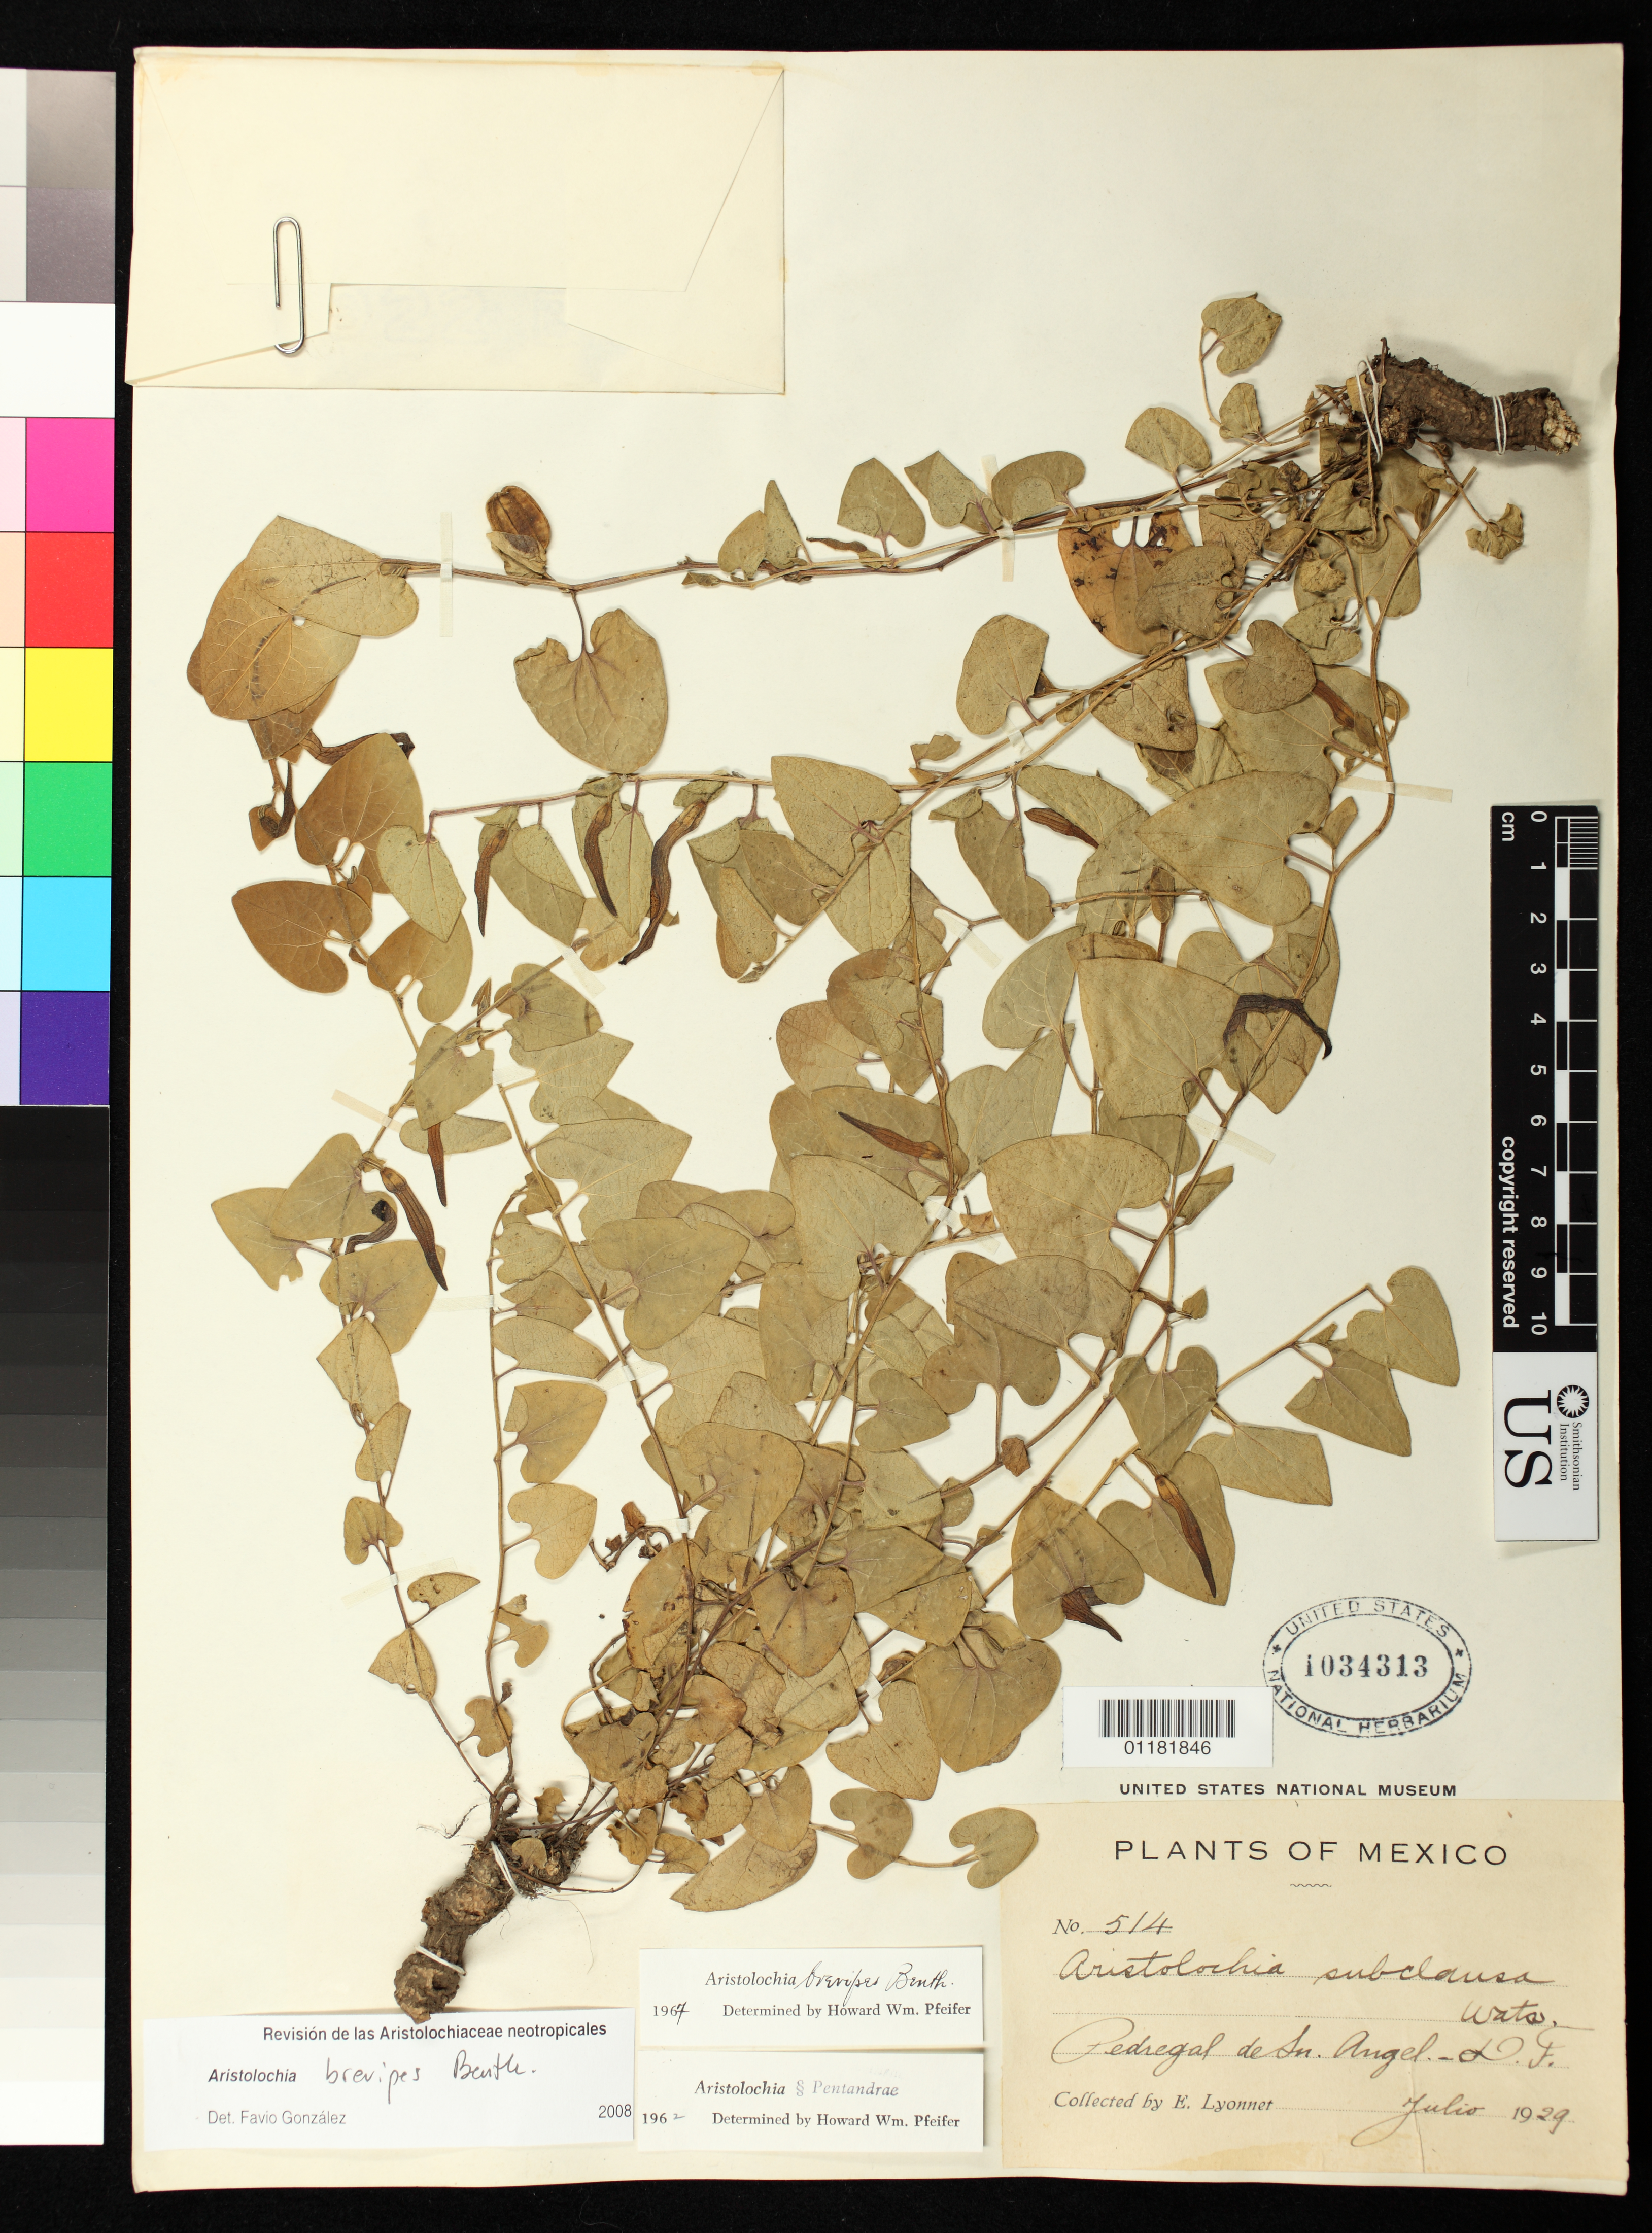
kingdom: Plantae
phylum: Tracheophyta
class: Magnoliopsida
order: Piperales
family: Aristolochiaceae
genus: Aristolochia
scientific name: Aristolochia brevipes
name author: Benth.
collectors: Bro. E. Lyonnet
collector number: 514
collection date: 1929-07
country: Mexico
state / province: Distrito Federal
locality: Pedregal de San Angel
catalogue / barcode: US 1034313